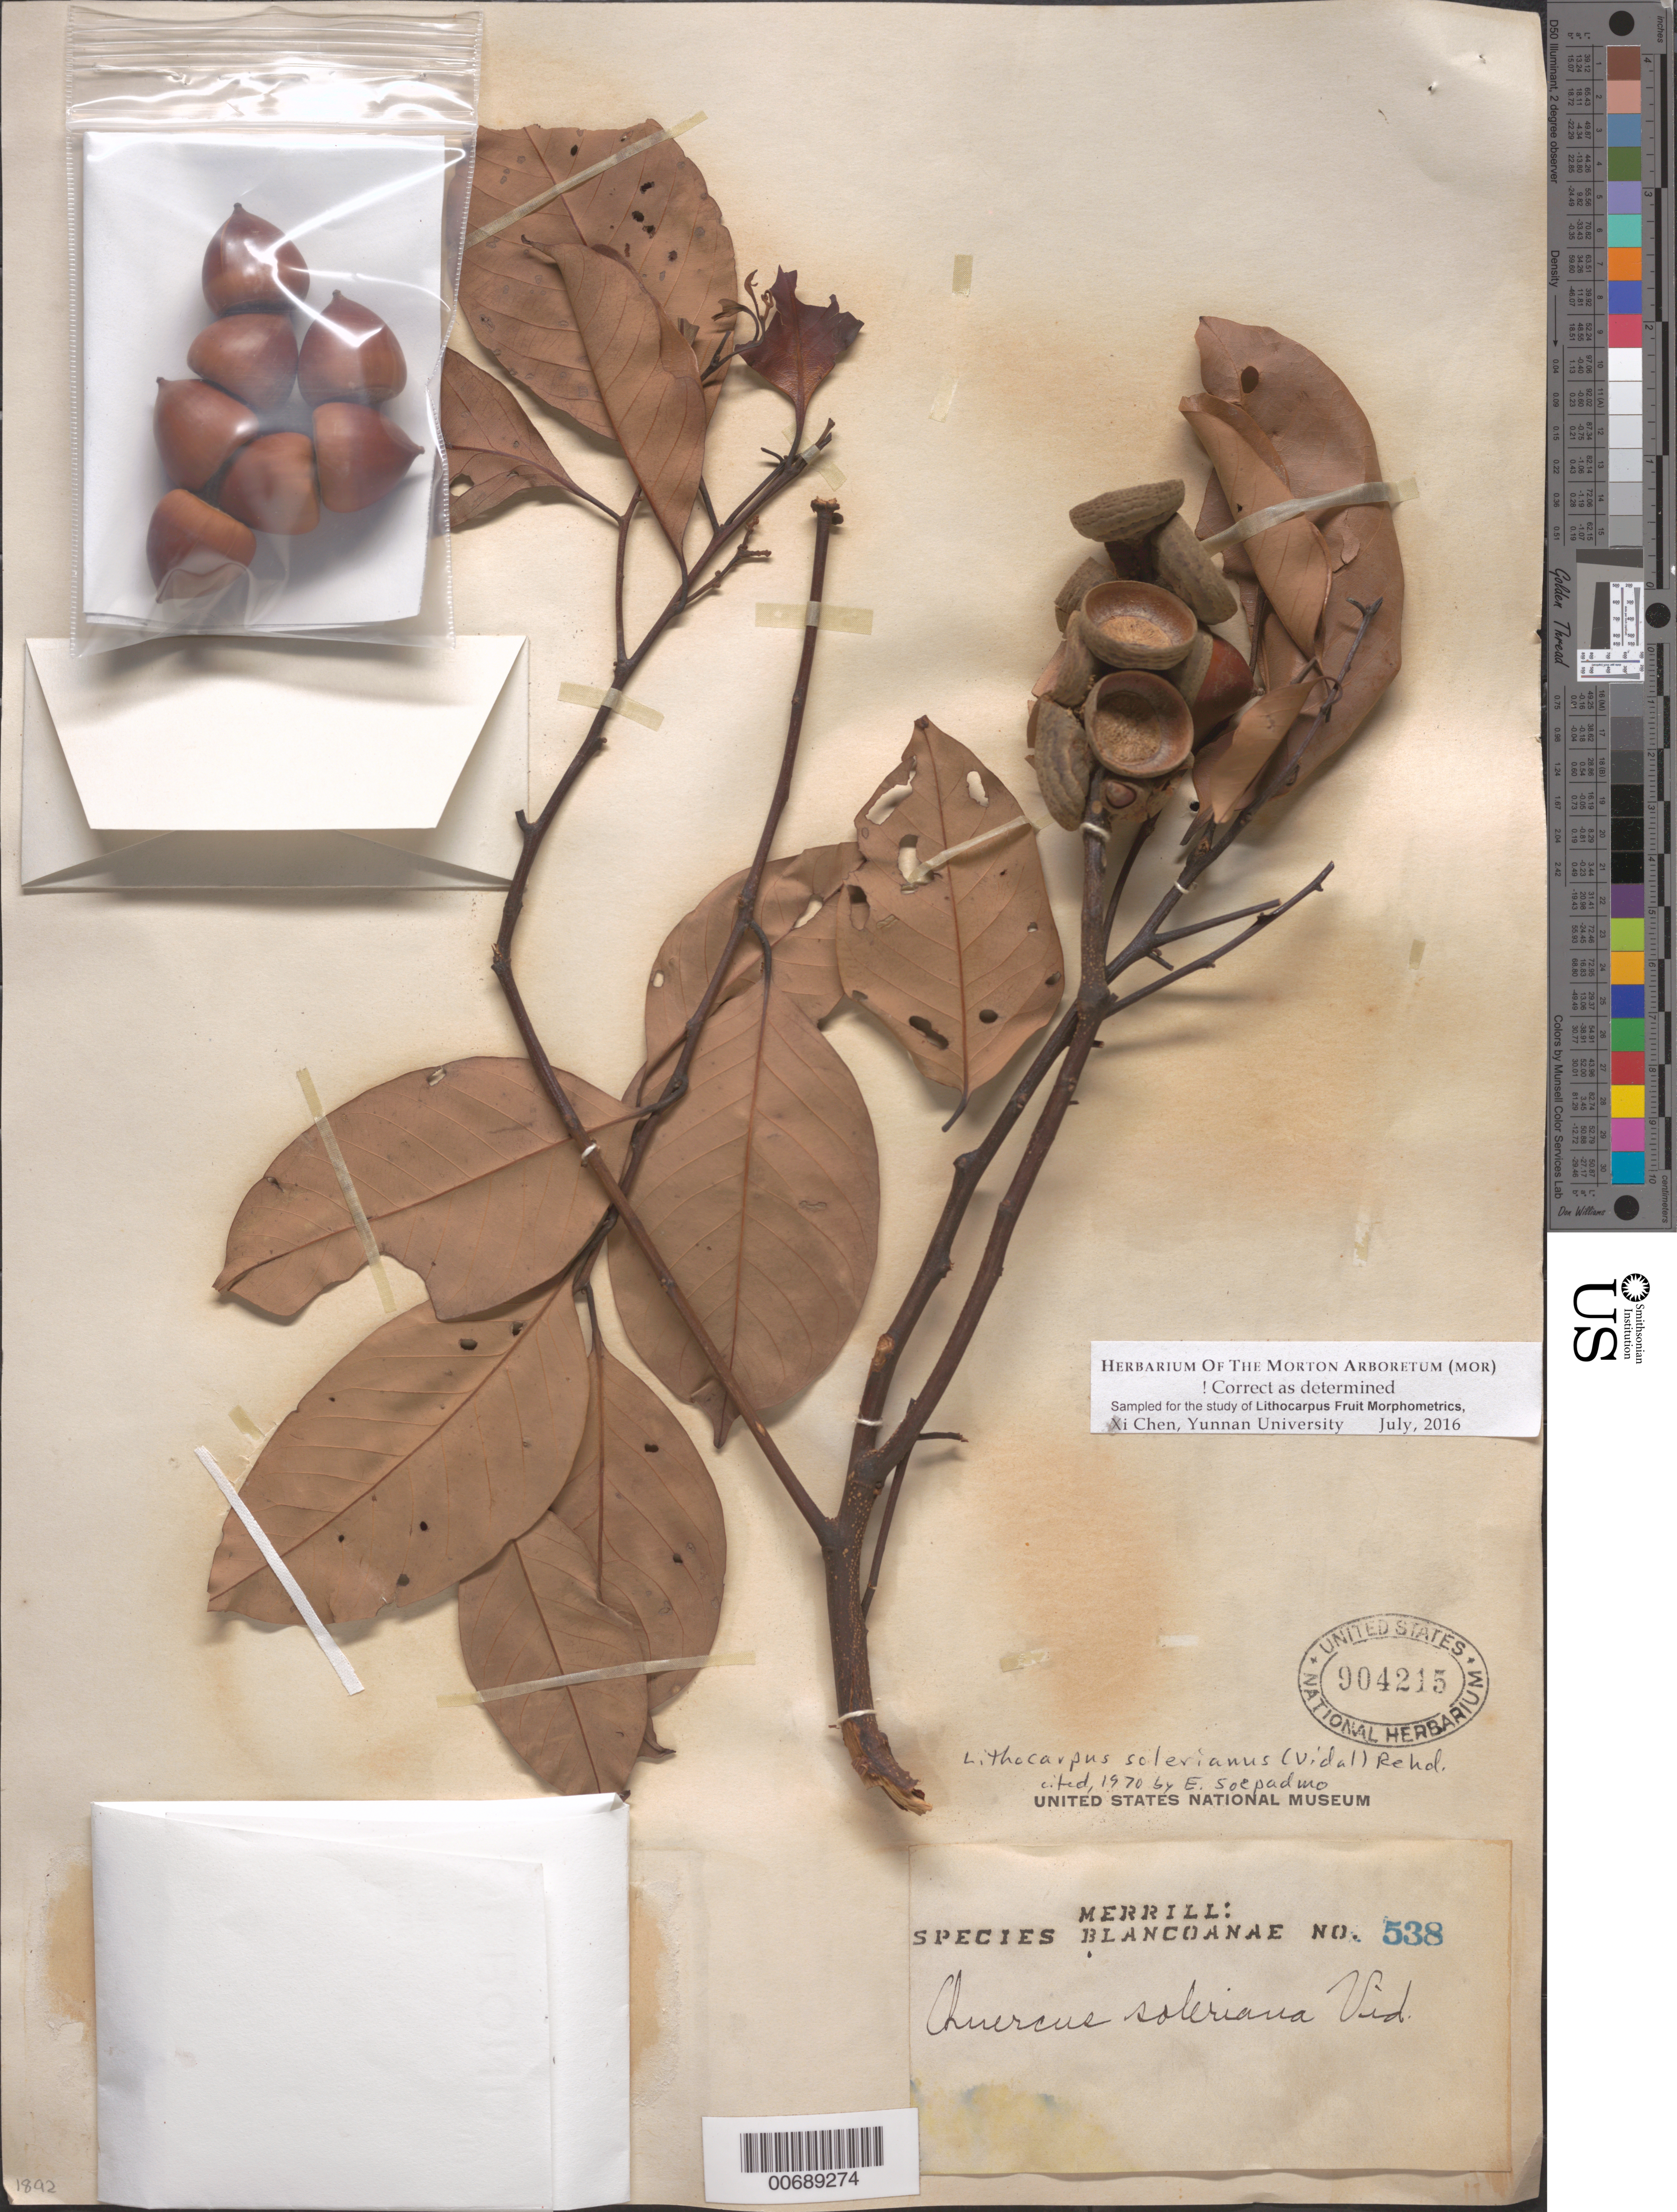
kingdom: Plantae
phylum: Tracheophyta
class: Magnoliopsida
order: Fagales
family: Fagaceae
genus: Lithocarpus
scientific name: Lithocarpus solerianus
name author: (Vidal) Rehder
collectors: E. D. Merrill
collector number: Sp. Blancoan. 0538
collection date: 1914-10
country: Philippines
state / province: Calabarzon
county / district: Rizal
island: Luzon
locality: Antipolo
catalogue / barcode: US 904215